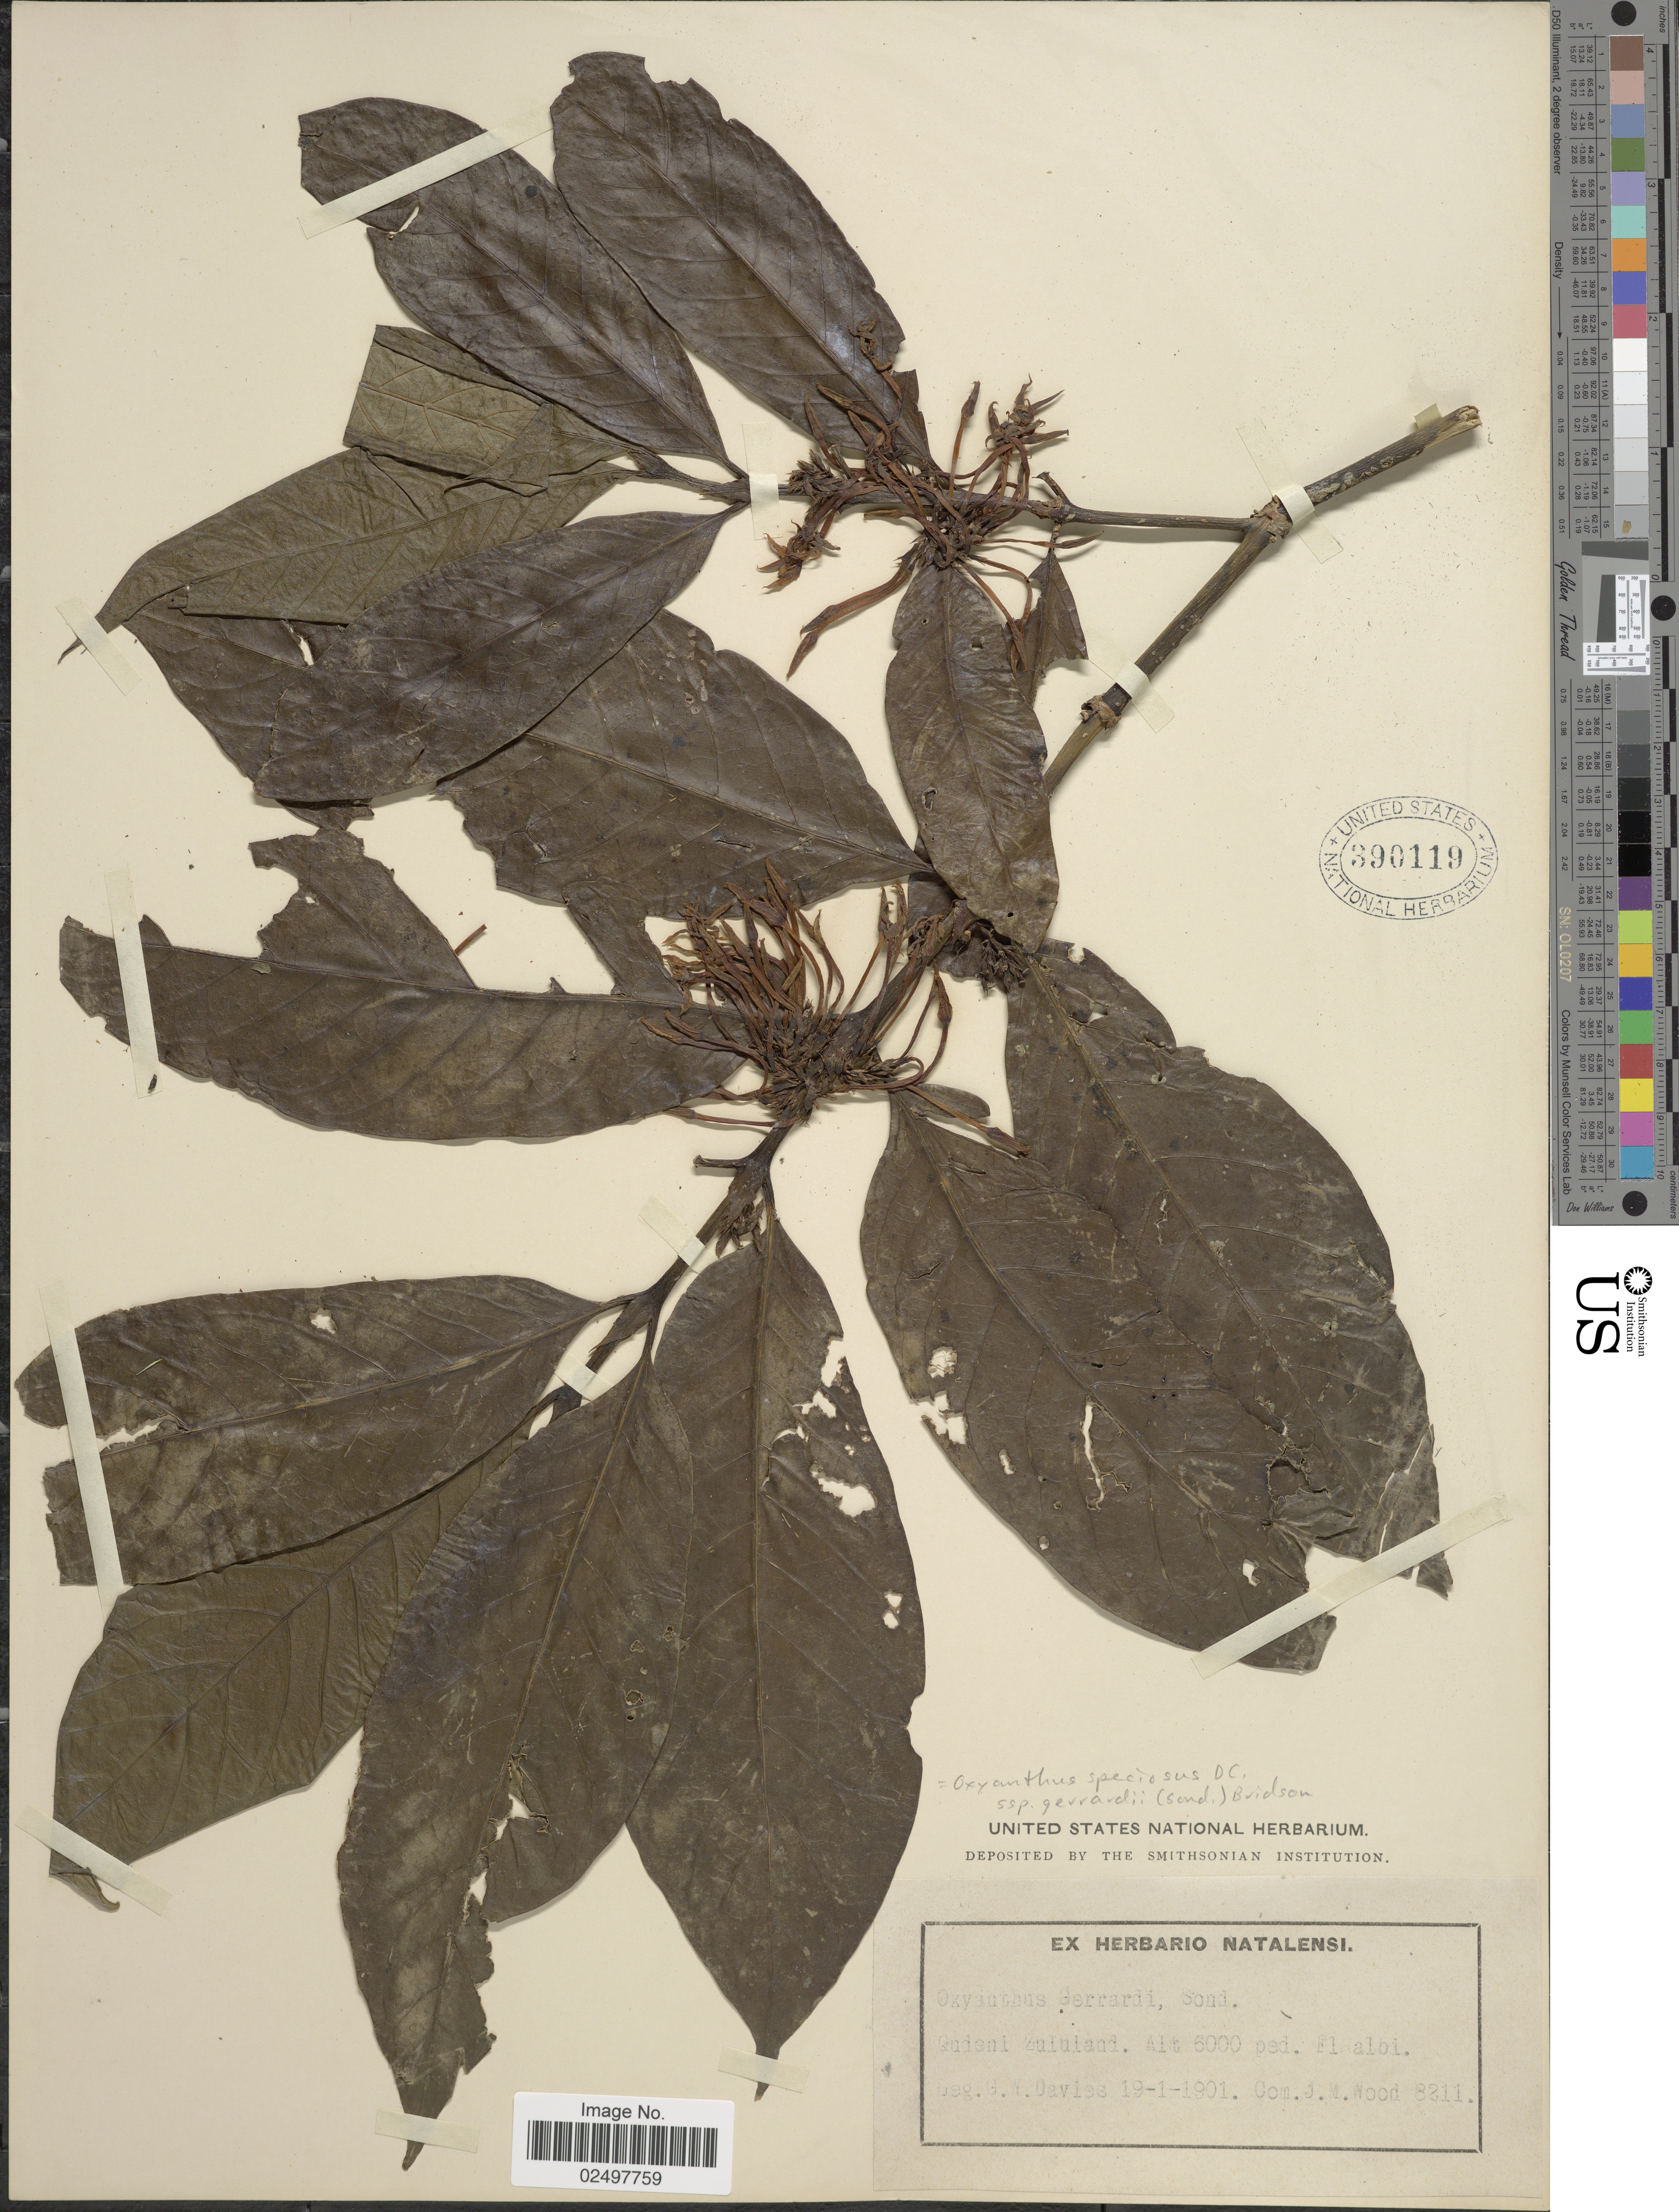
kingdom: Plantae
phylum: Tracheophyta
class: Magnoliopsida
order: Gentianales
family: Rubiaceae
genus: Oxyanthus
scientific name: Oxyanthus speciosus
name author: DC.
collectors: G. Davies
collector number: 8211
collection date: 1901-01-19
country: South Africa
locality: Qudeni Zululand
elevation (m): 1829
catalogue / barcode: US 390119